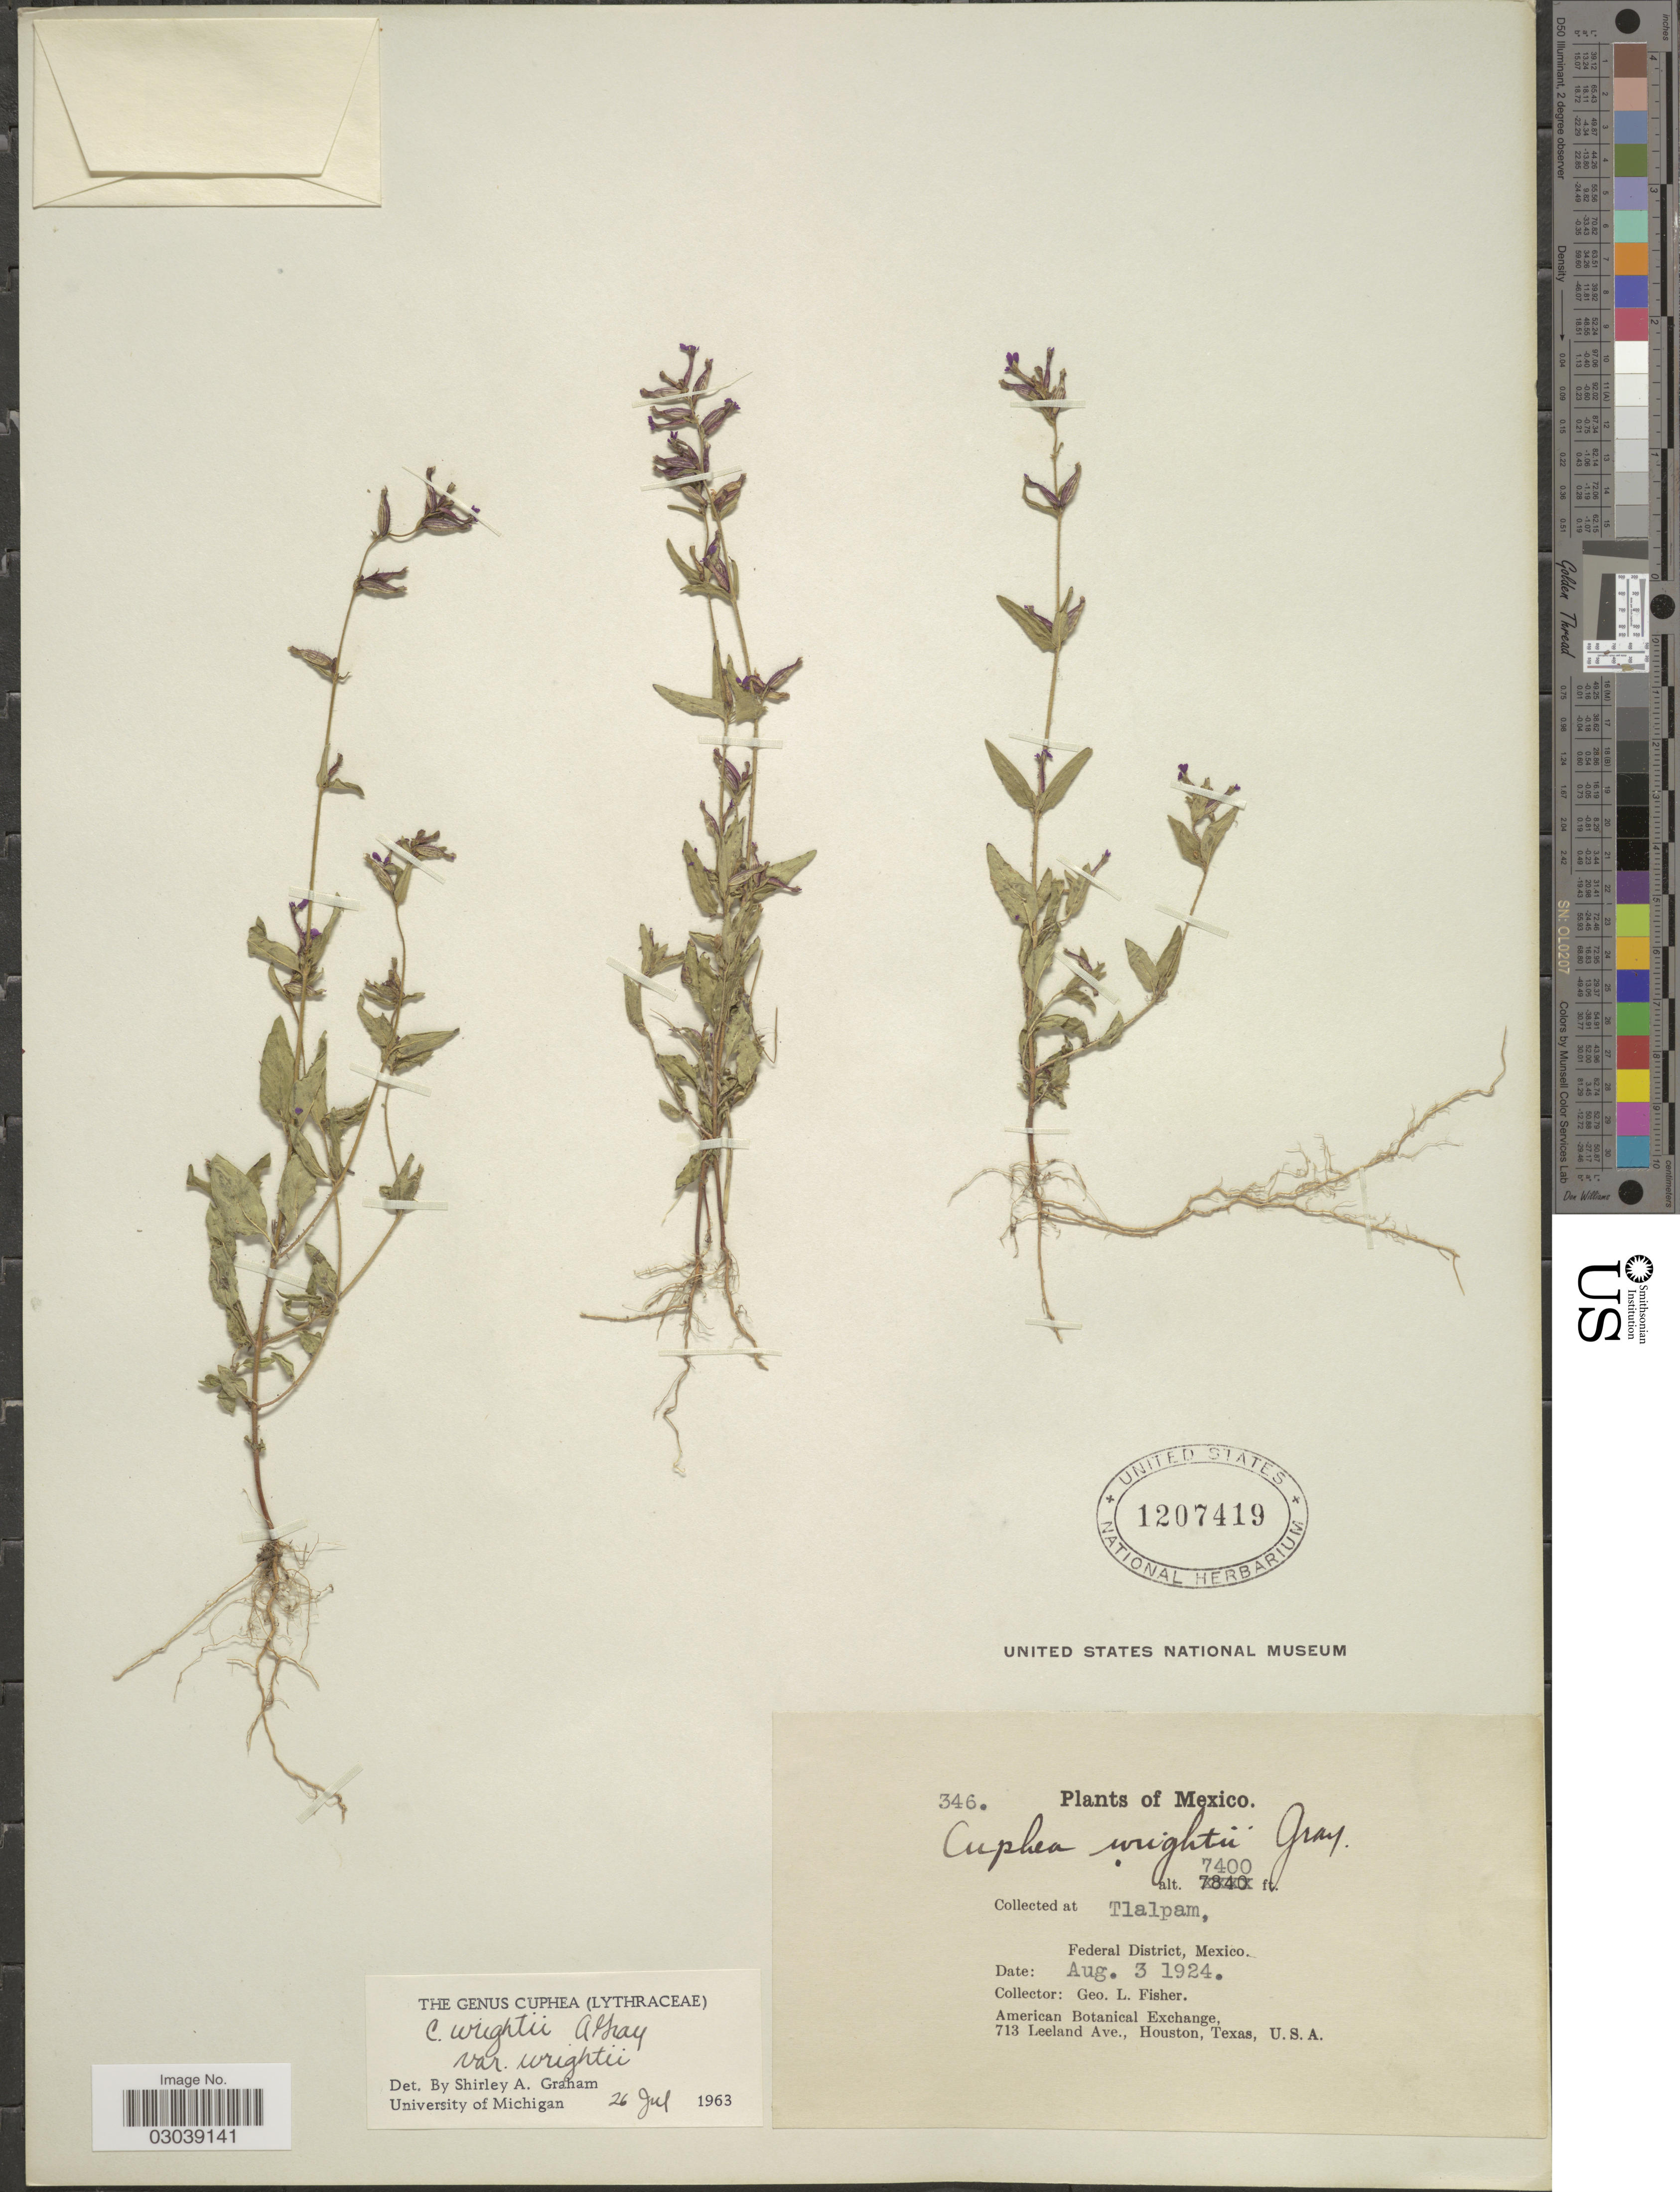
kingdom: Plantae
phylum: Tracheophyta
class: Magnoliopsida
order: Myrtales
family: Lythraceae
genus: Cuphea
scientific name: Cuphea wrightii var. wrightii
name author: A. Gray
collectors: G. L. Fisher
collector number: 346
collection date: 1924-08-03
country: Mexico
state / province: Distrito Federal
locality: Tlalpam, Federal District.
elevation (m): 2256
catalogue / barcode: US 1207419